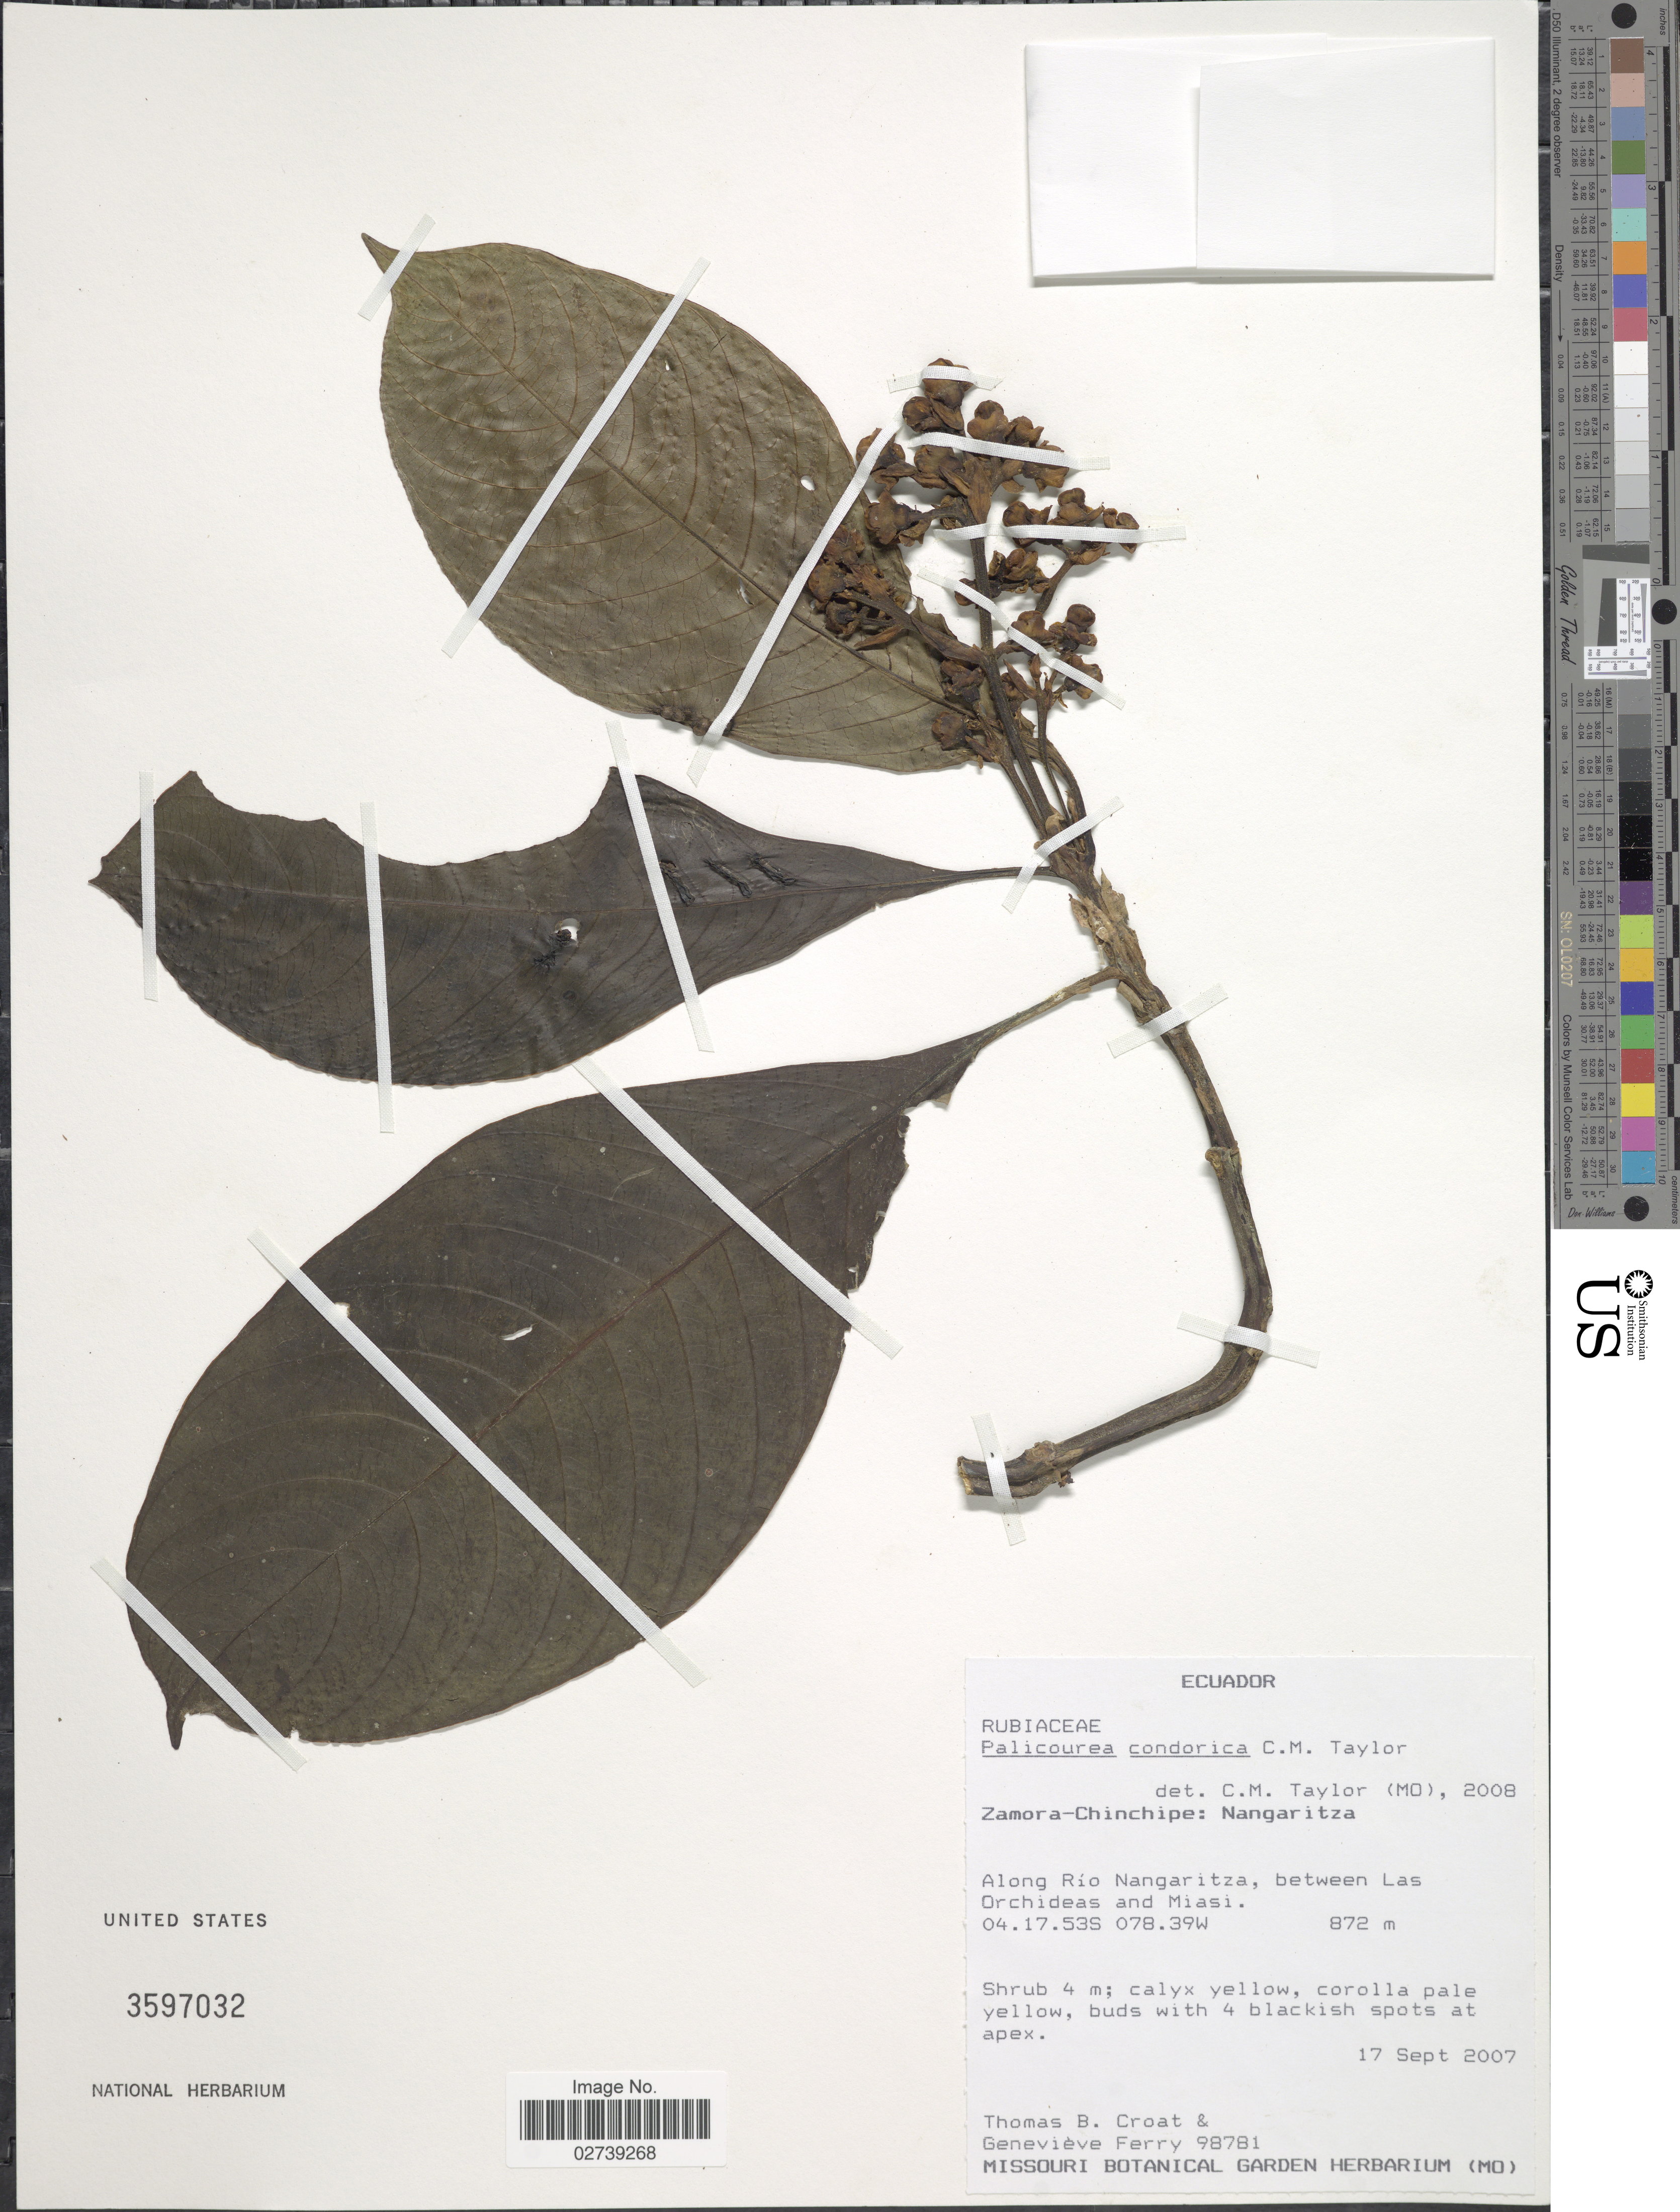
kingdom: Plantae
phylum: Tracheophyta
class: Magnoliopsida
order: Gentianales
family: Rubiaceae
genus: Palicourea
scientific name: Palicourea condorica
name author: C.M. Taylor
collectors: T. B. Croat & G. Ferry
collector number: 98781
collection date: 2007-09-17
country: Ecuador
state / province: Zamora-Chinchipe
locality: Nangaritza. Along Rio Nangaritza, between Las Orchideas and Miasi.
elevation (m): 872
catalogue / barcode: US 3597032